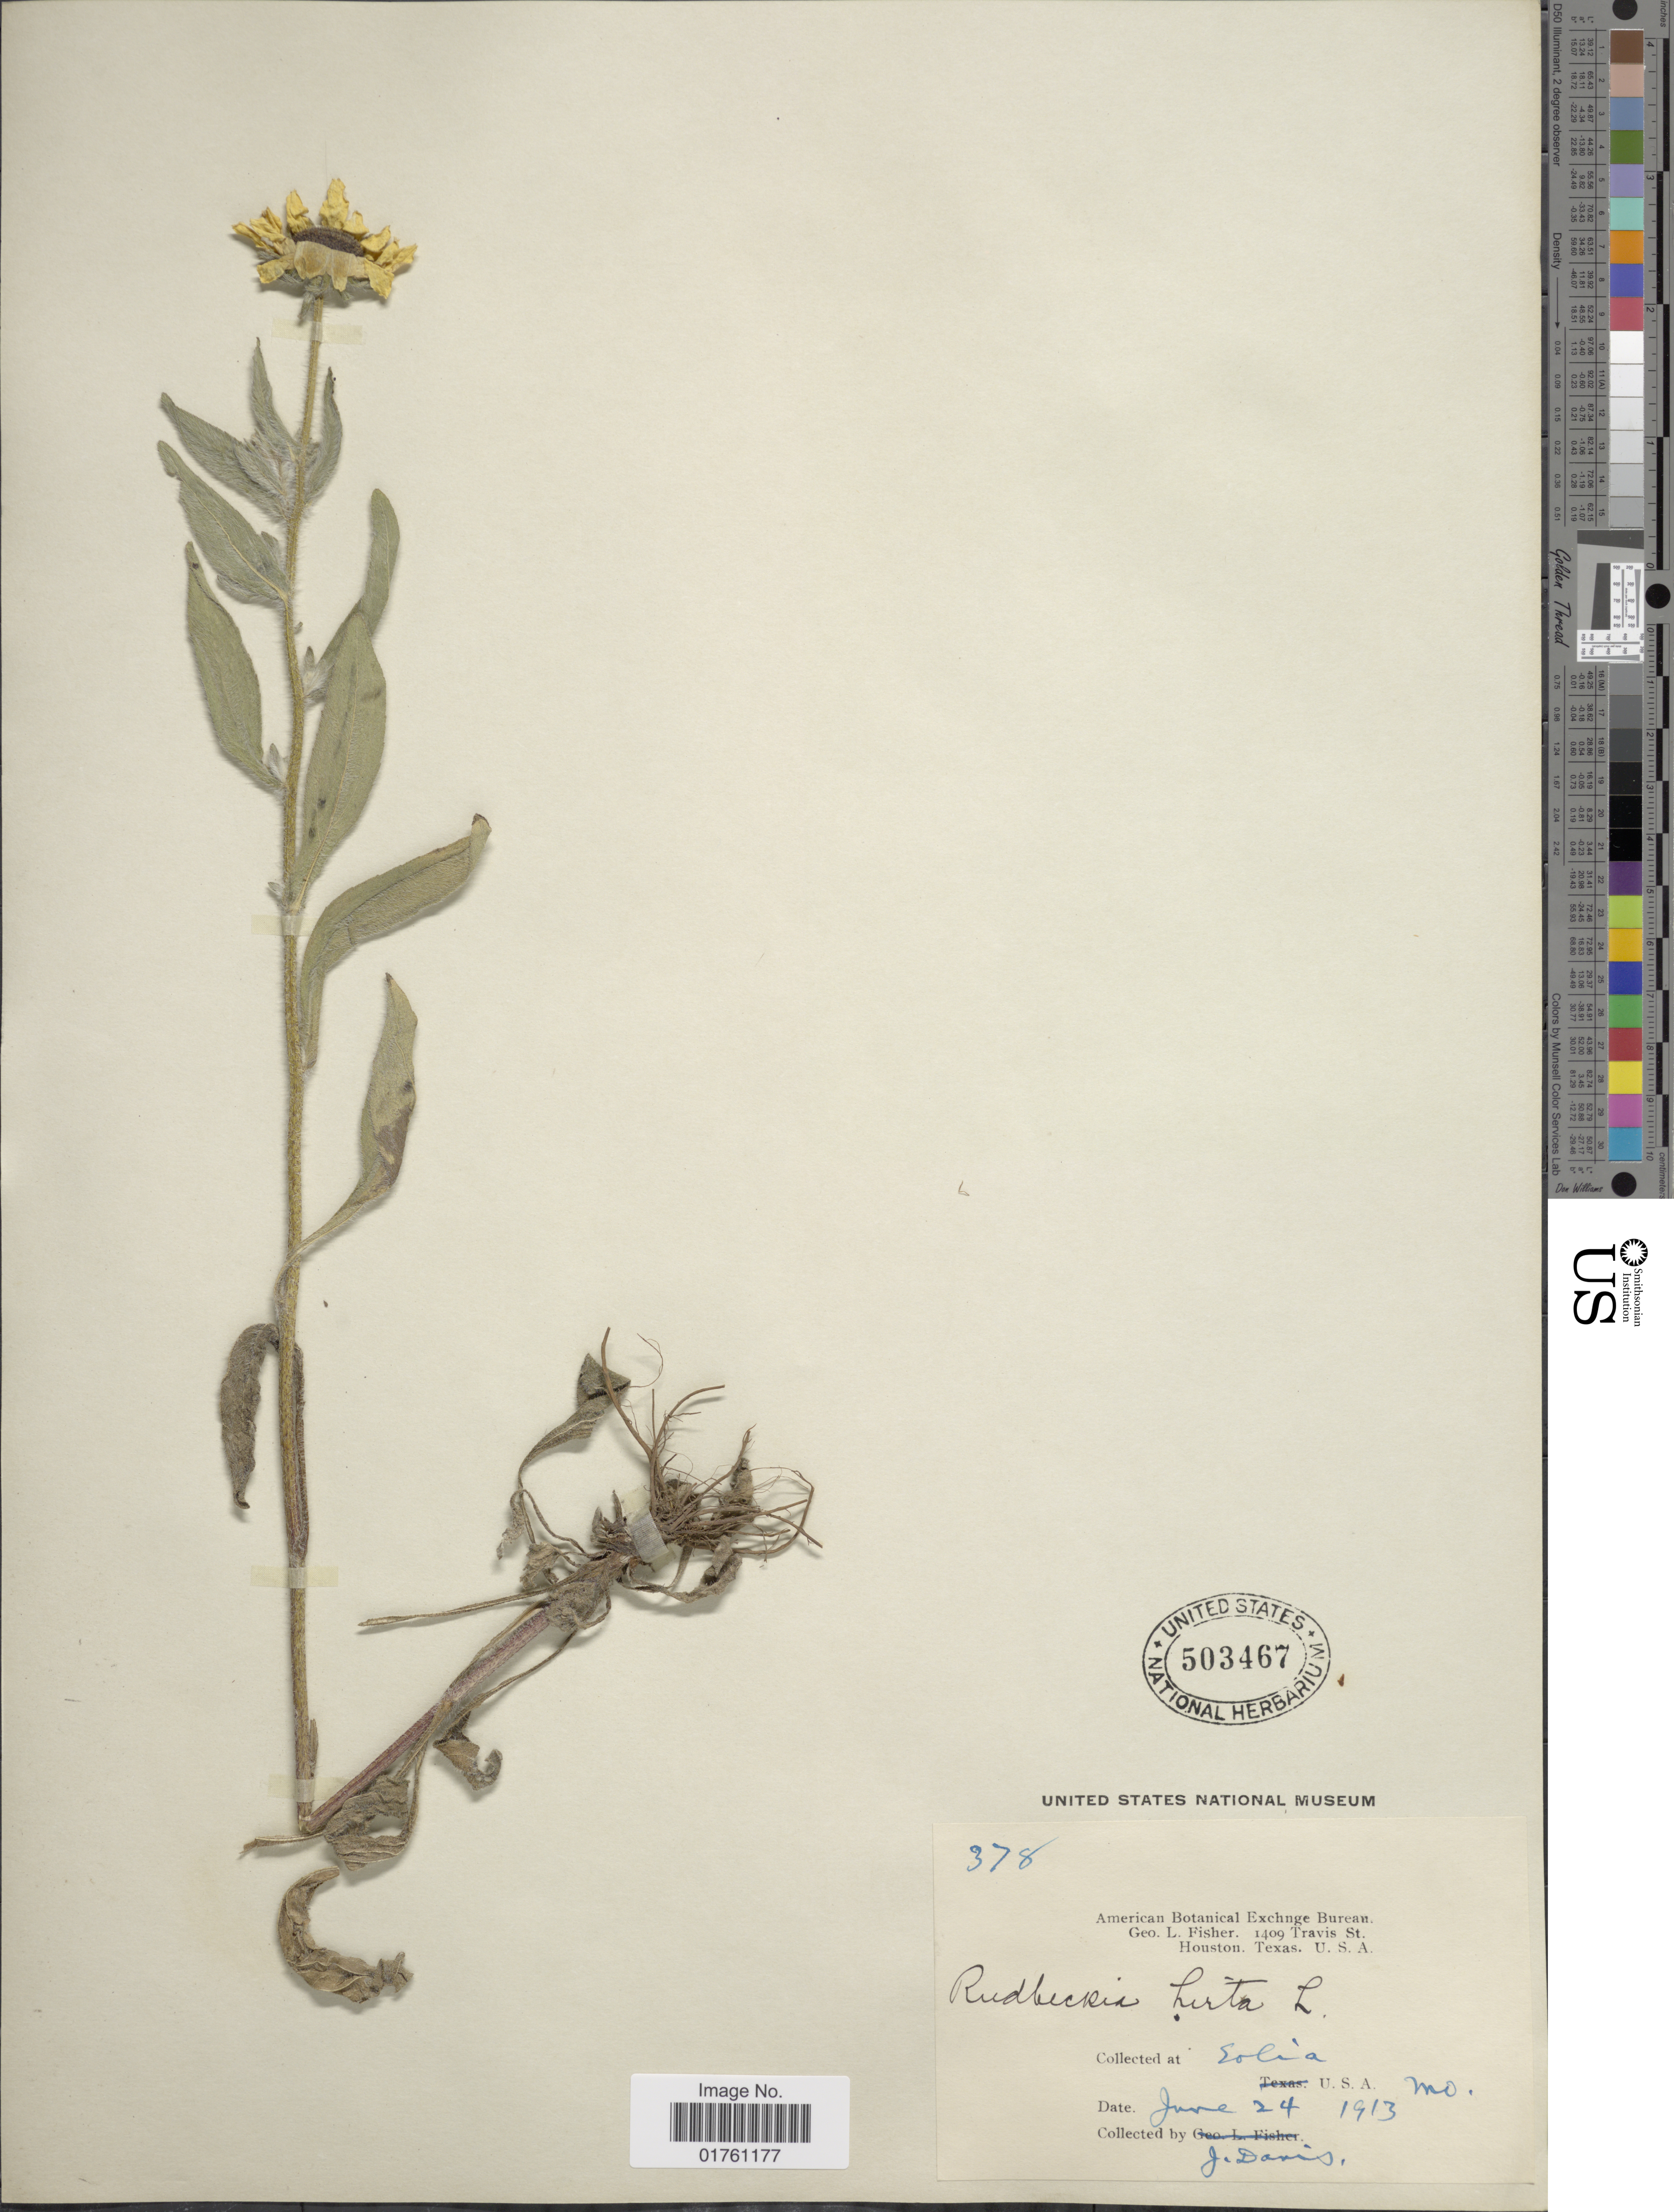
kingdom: Plantae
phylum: Tracheophyta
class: Magnoliopsida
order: Asterales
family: Asteraceae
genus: Rudbeckia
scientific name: Rudbeckia hirta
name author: L.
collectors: J. Davis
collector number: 378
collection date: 1913-06-24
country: United States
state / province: Missouri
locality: Eolia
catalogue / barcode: US 503467